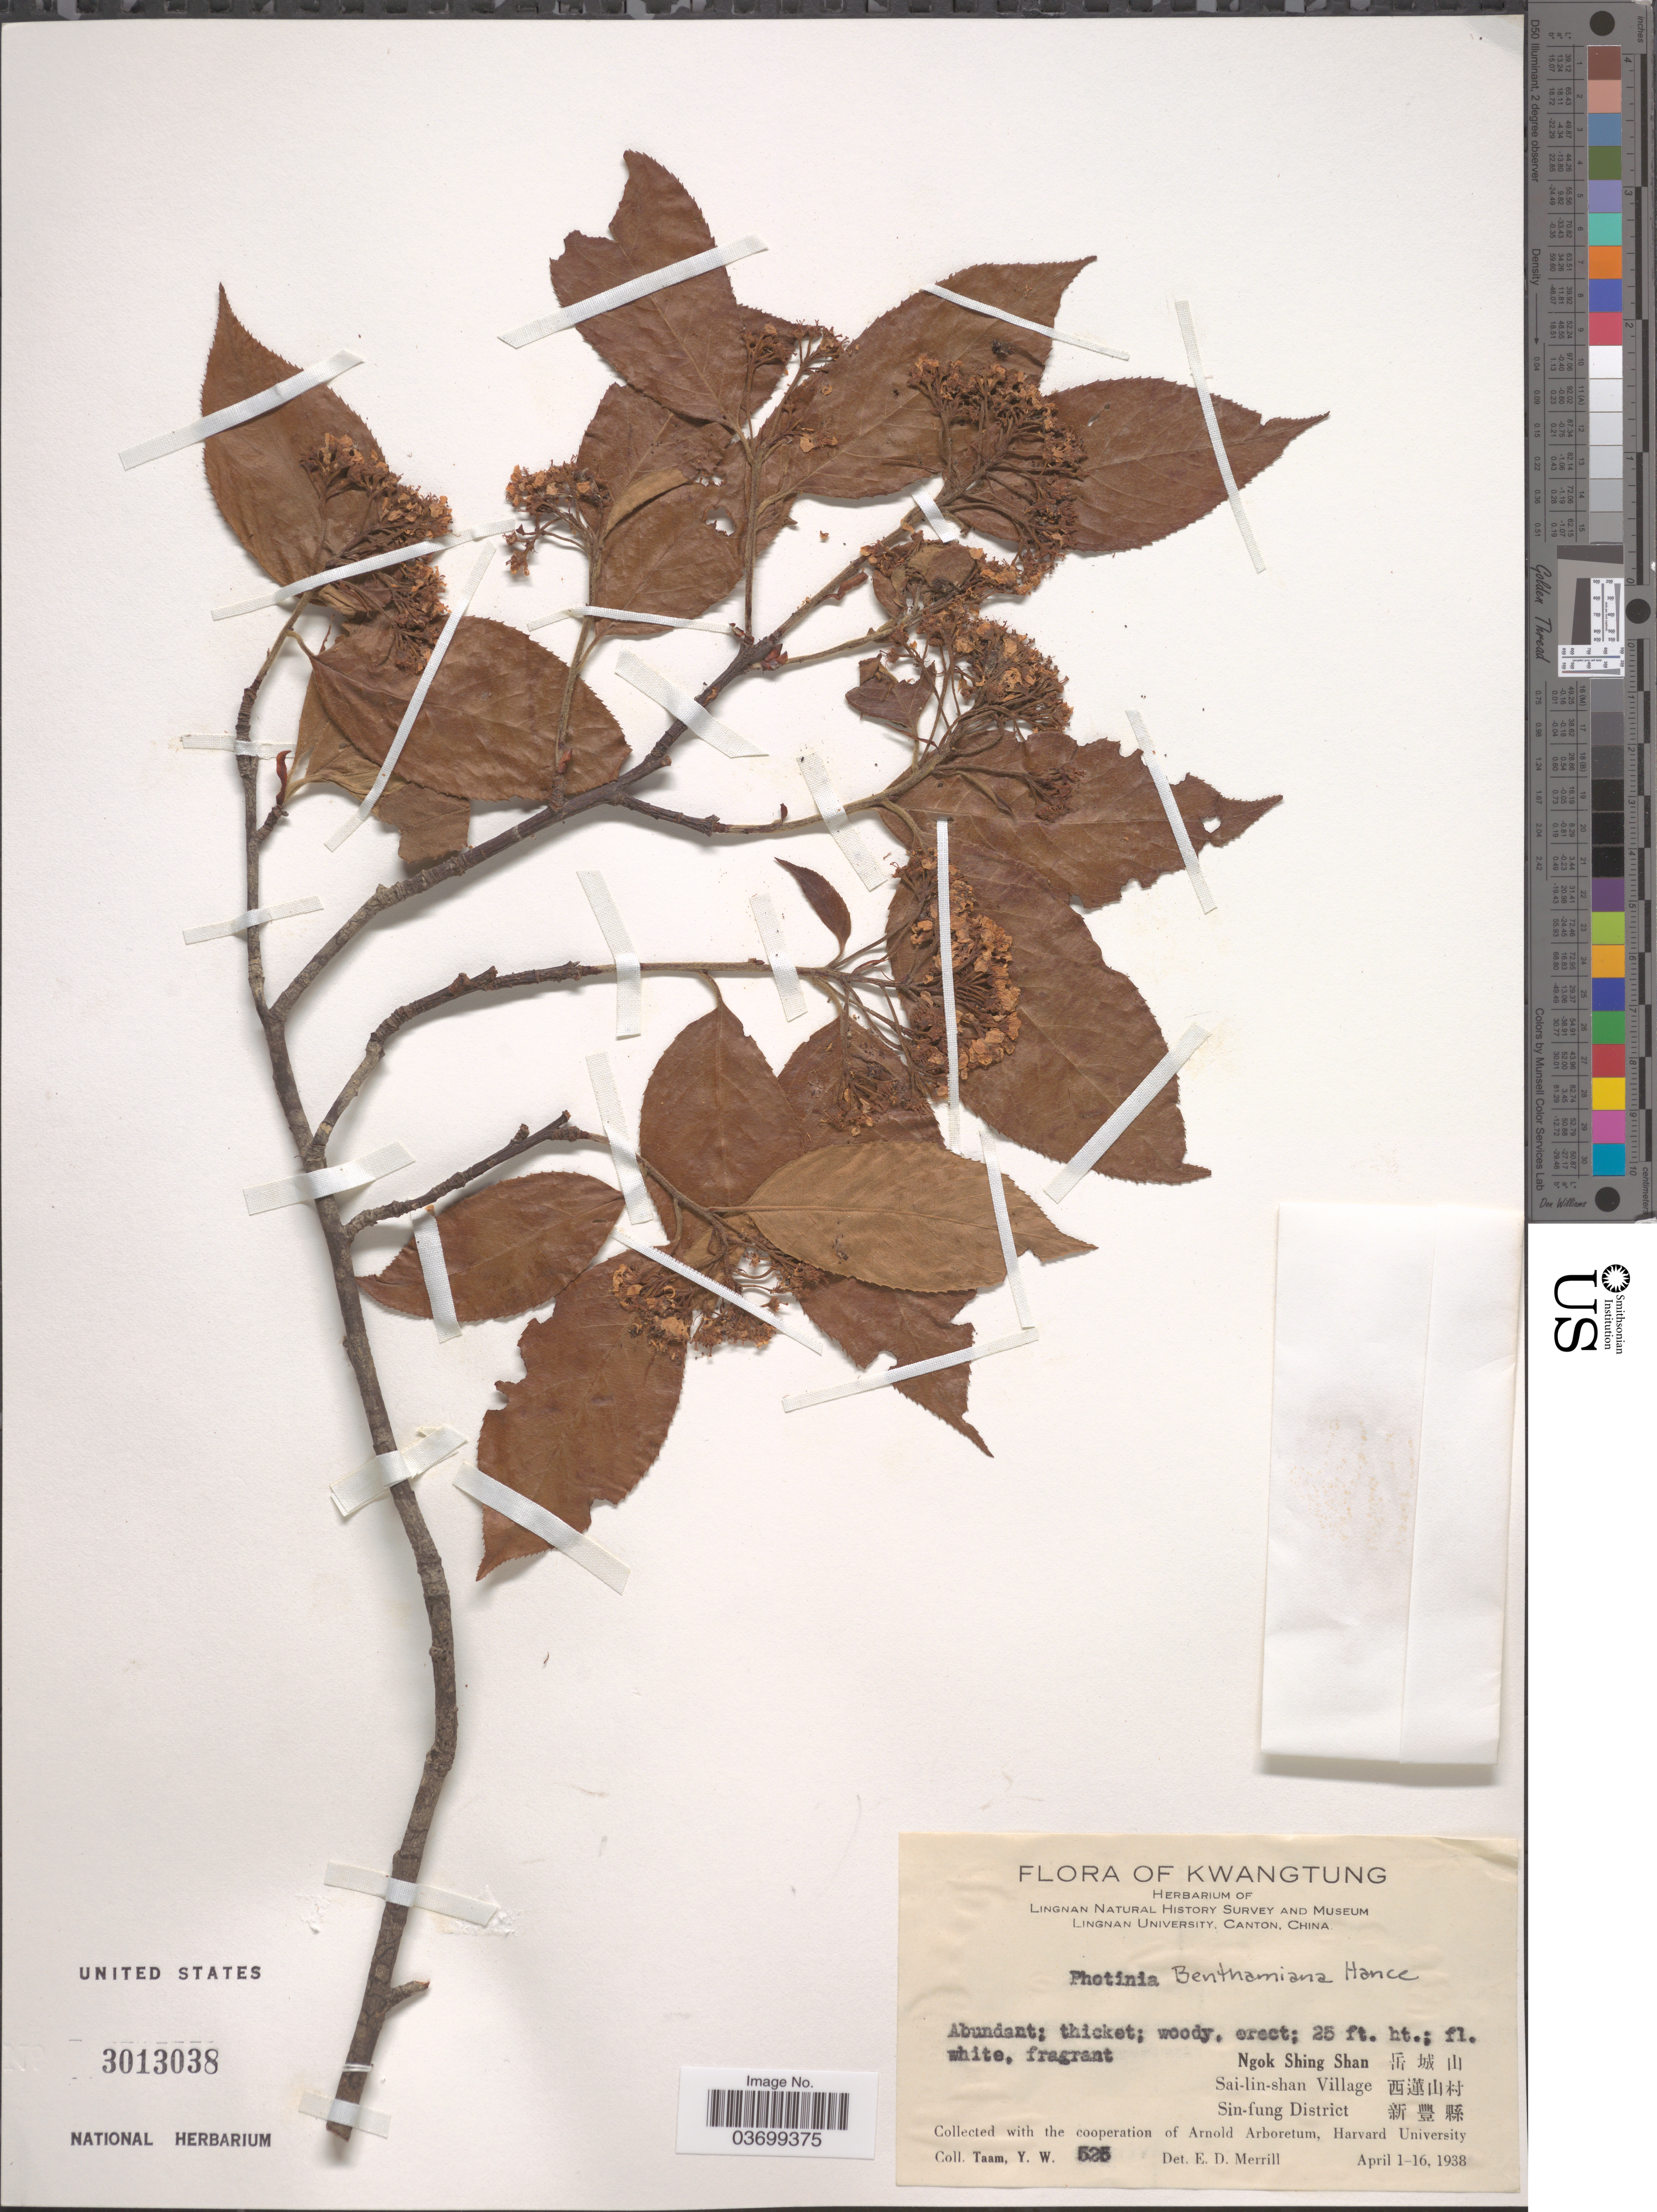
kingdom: Plantae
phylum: Tracheophyta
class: Magnoliopsida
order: Rosales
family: Rosaceae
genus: Photinia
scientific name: Photinia benthamiana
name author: Hance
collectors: Y. W. Taam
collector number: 525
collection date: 1938-04-01/1938-04-16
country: China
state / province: Guangdong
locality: Kwangtung. Ngok Shing Shan X. Sai-lin-shan Village X. Sin-fung District X.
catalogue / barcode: US 3013038